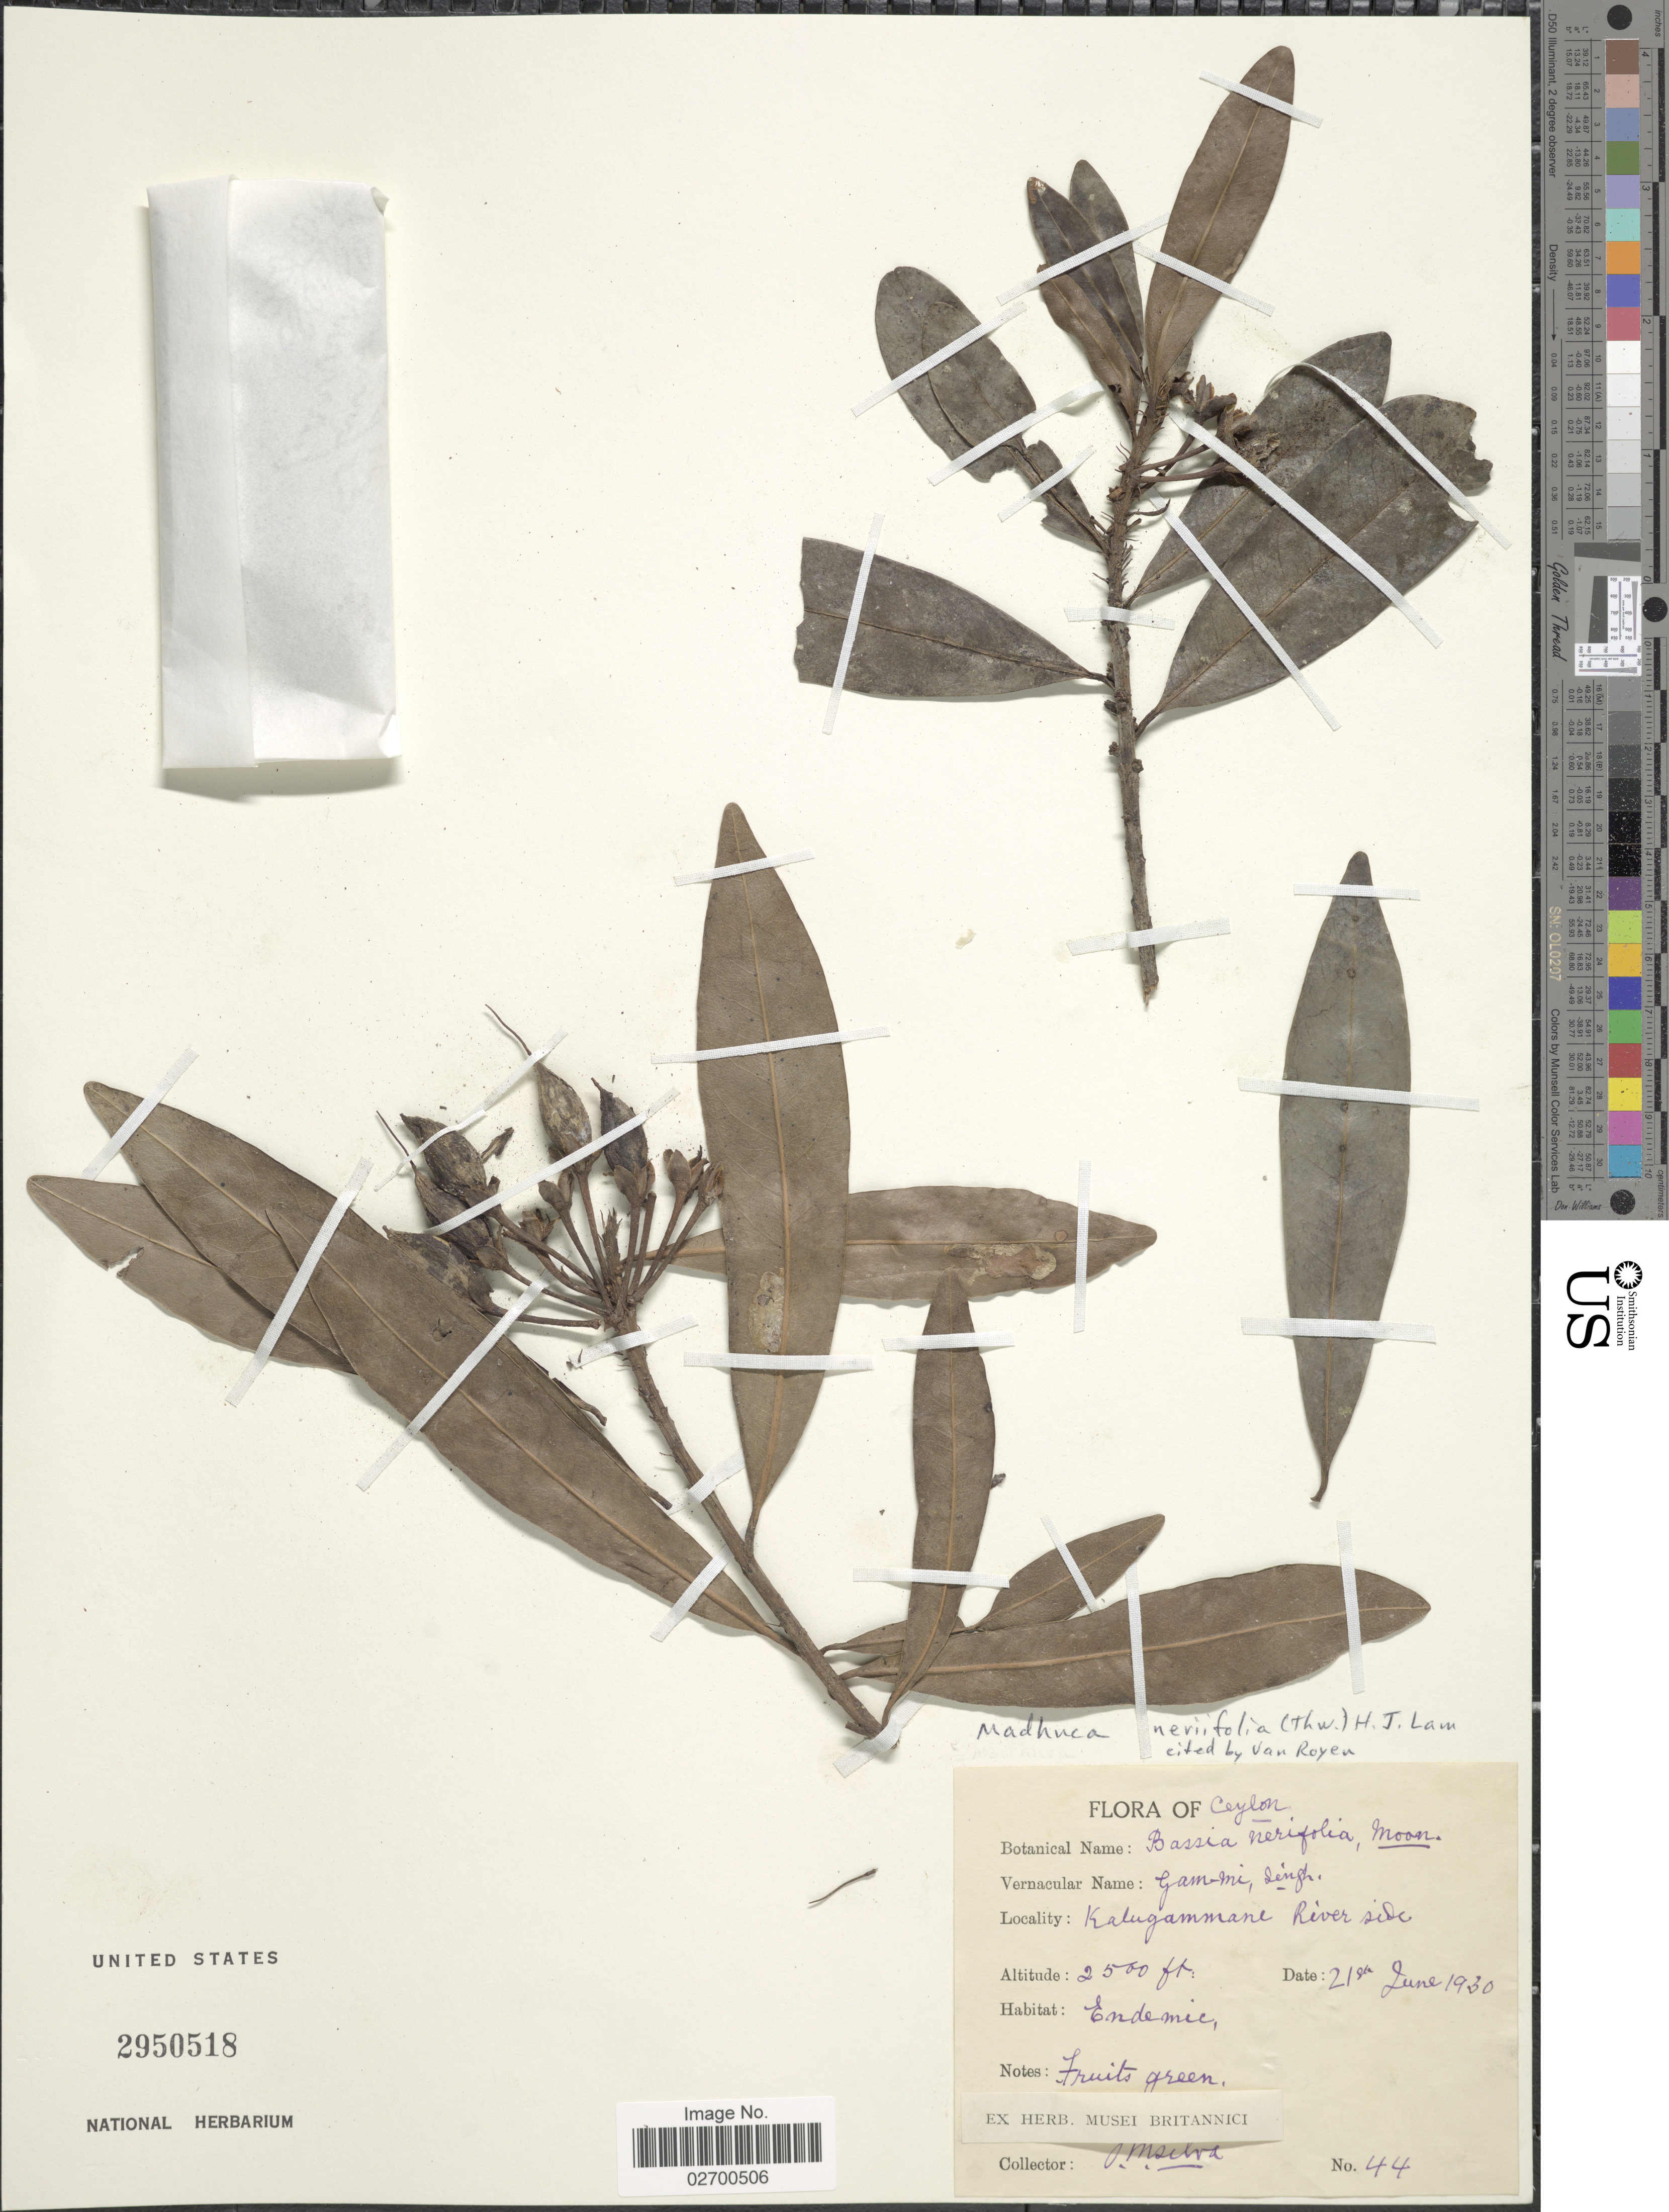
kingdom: Plantae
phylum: Tracheophyta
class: Magnoliopsida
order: Ericales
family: Sapotaceae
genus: Madhuca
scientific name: Madhuca neriifolia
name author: (K.H. Moon) H.J. Lam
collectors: J. M. Silva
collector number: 44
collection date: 1930-06-21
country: Sri Lanka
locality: Ceylon. Kalugammane River side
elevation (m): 762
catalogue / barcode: US 2950518